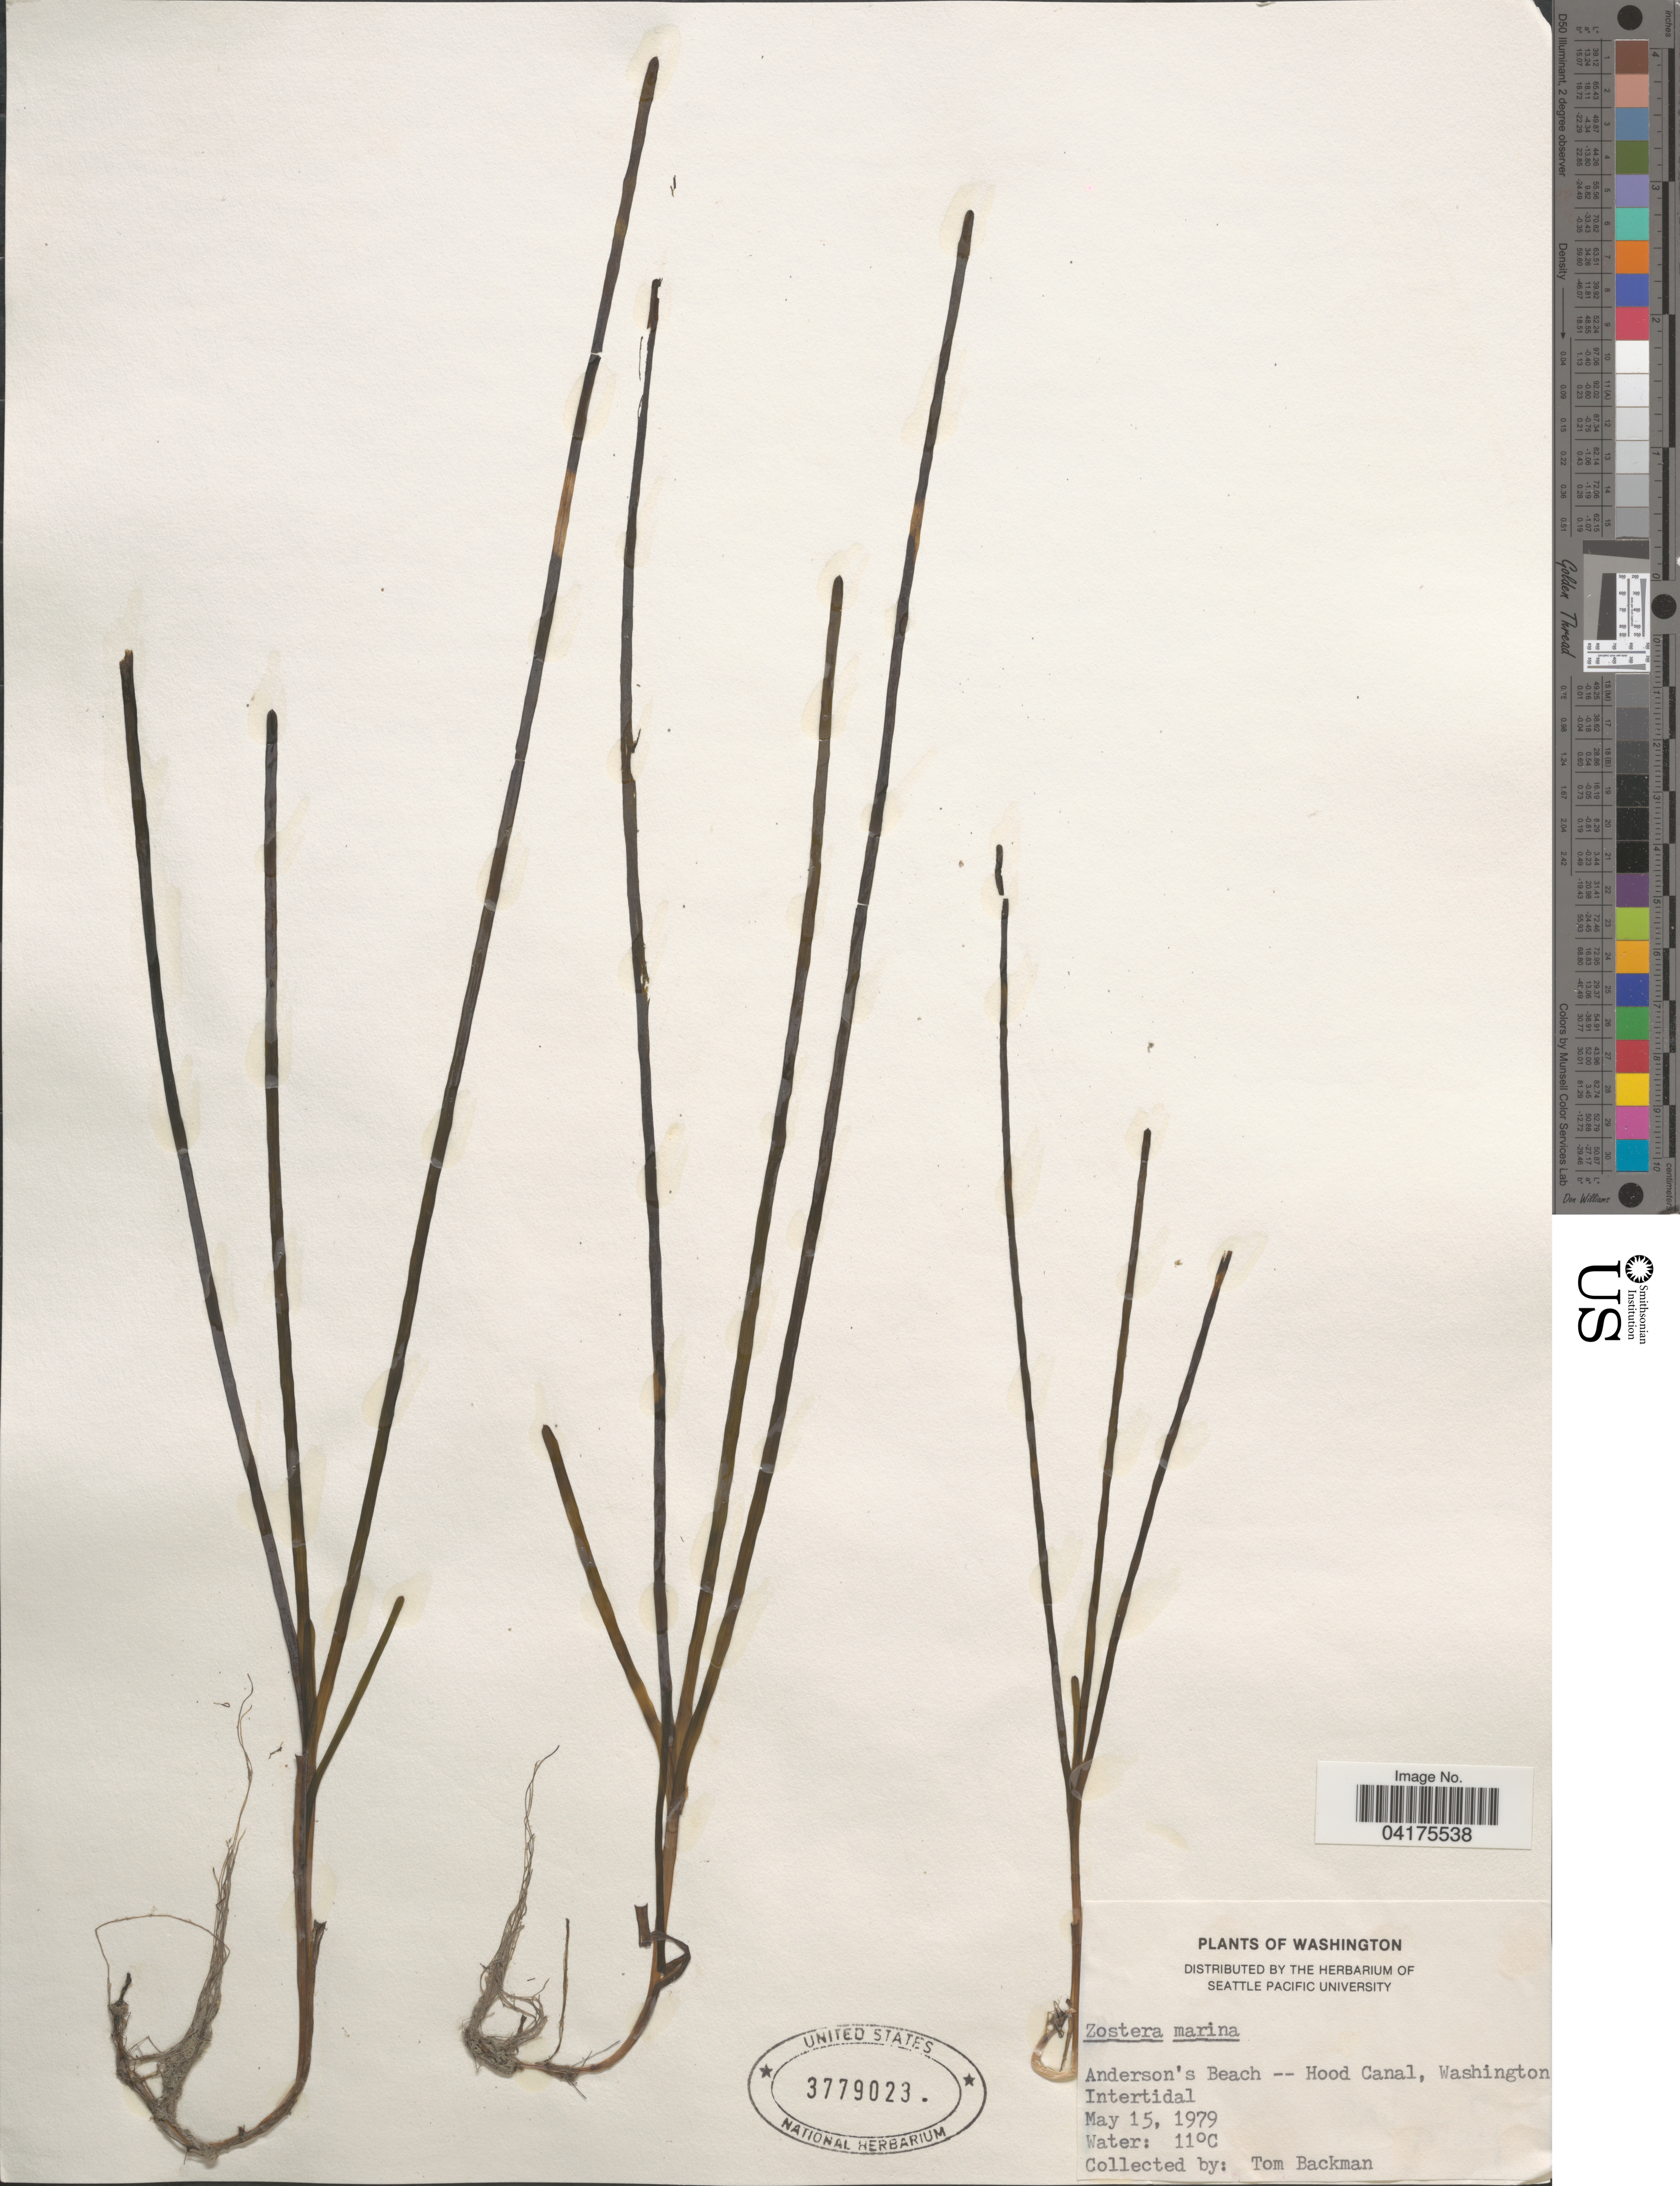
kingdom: Plantae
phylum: Tracheophyta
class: Liliopsida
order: Alismatales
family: Zosteraceae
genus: Zostera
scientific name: Zostera marina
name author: L.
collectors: T. Backman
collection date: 1979-05-15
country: United States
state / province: Washington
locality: Anderson's Beach -- Hood Canal.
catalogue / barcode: US 3779023